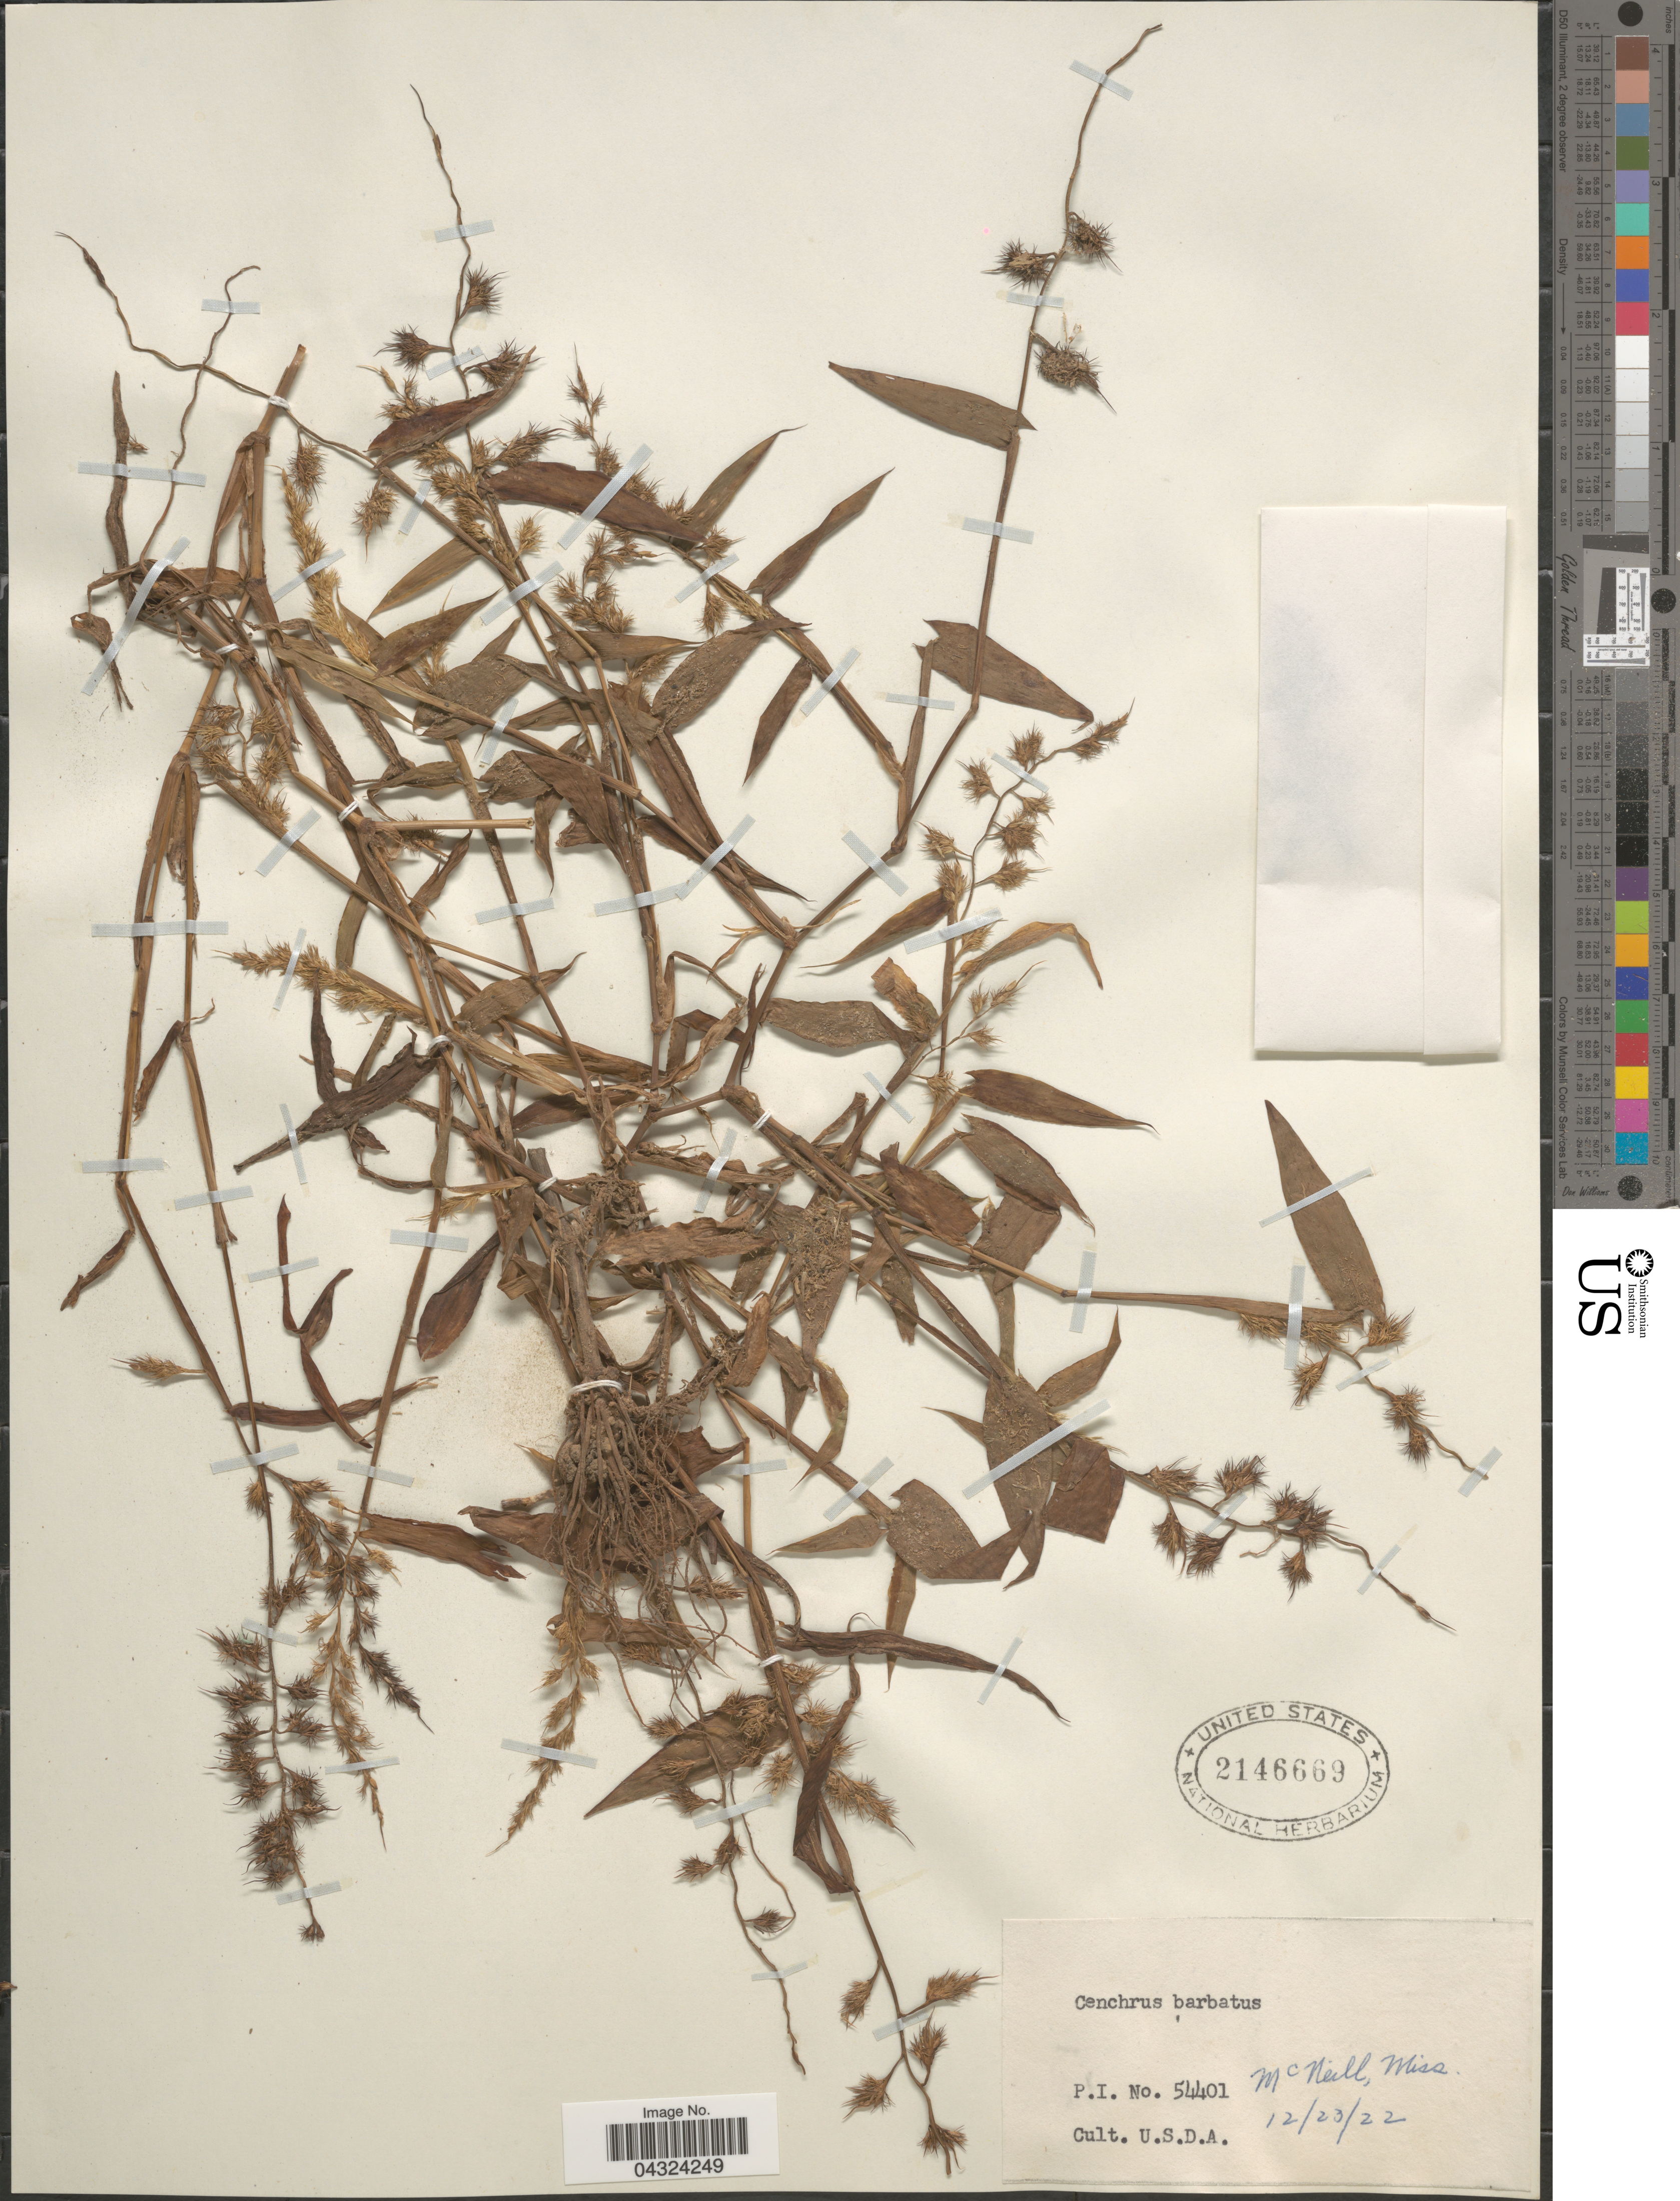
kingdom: Plantae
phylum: Tracheophyta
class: Liliopsida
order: Poales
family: Poaceae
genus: Cenchrus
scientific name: Cenchrus barbatus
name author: Schumach.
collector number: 54401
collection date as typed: Transcribed d/m/y: 23/12/22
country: United States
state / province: Mississippi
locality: McNeill.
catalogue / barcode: US 2146669